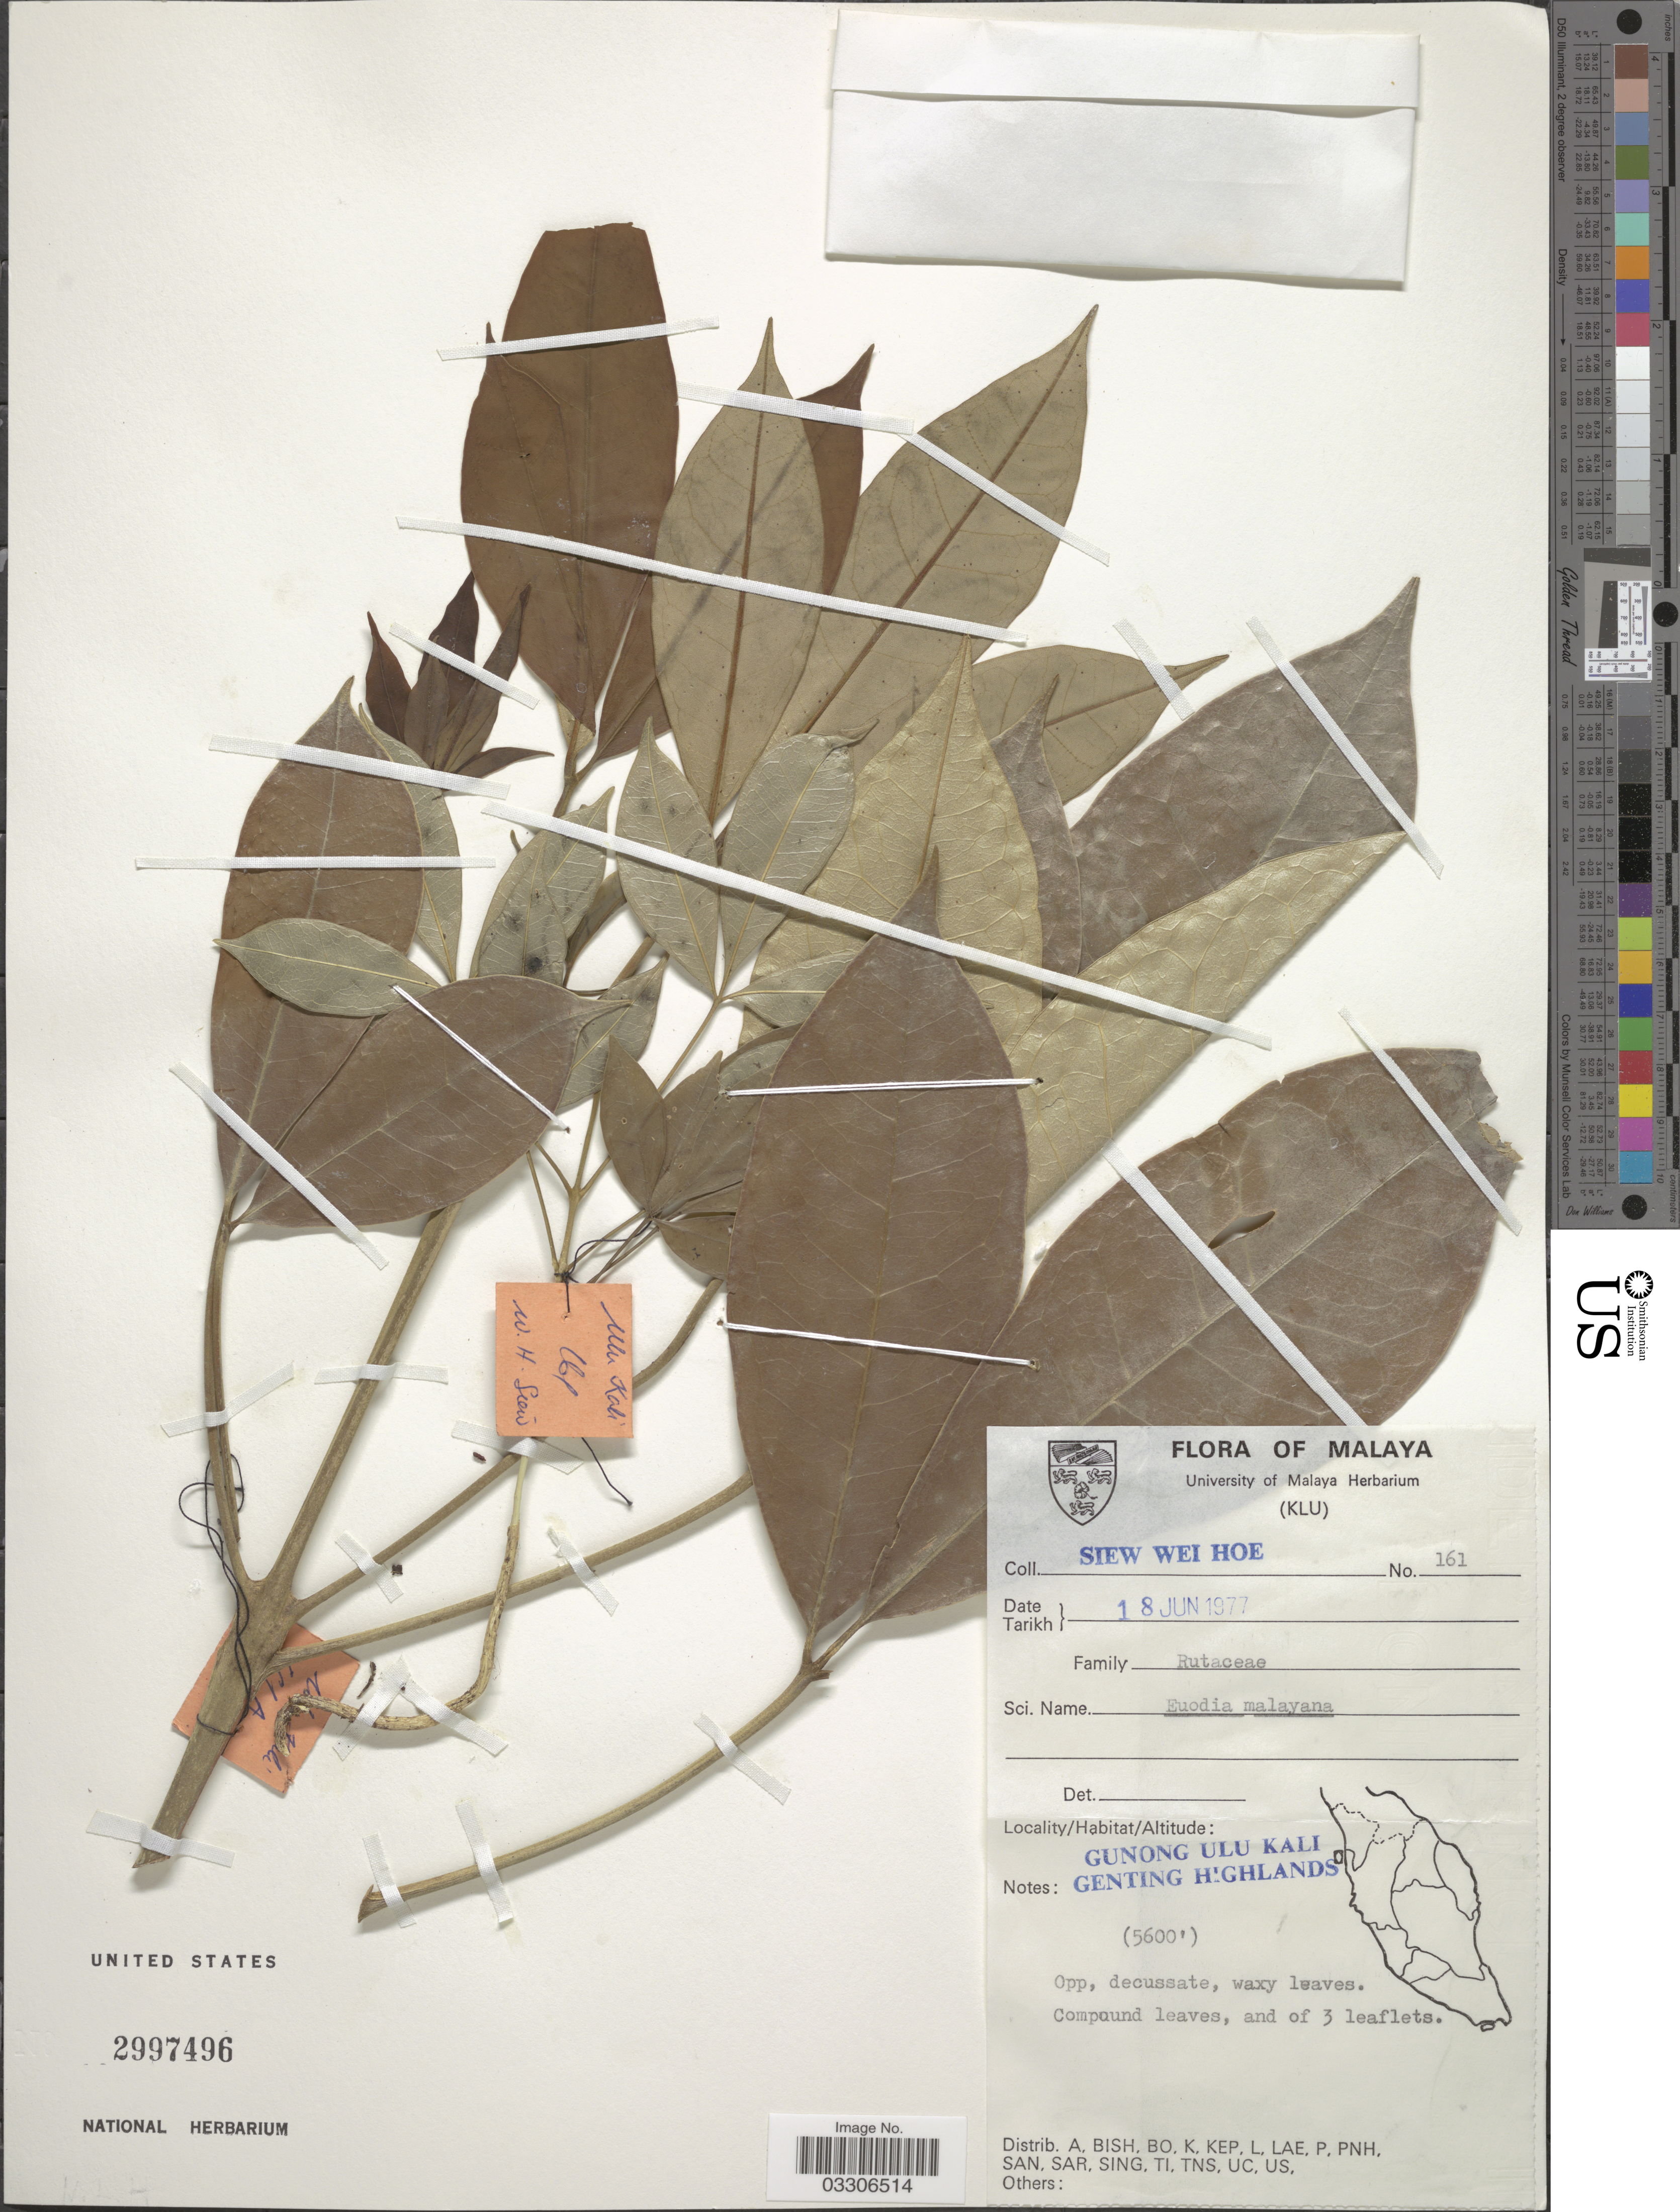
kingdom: Plantae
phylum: Tracheophyta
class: Magnoliopsida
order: Sapindales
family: Rutaceae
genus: Melicope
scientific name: Melicope lunu-ankenda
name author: (Gaertn.) T.G. Hartley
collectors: S. Hoe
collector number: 161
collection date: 1977-06-18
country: Malaysia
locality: Malaya. Gunong Ulu Kali. Genting Highlands.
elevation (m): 1707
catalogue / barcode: US 2997496